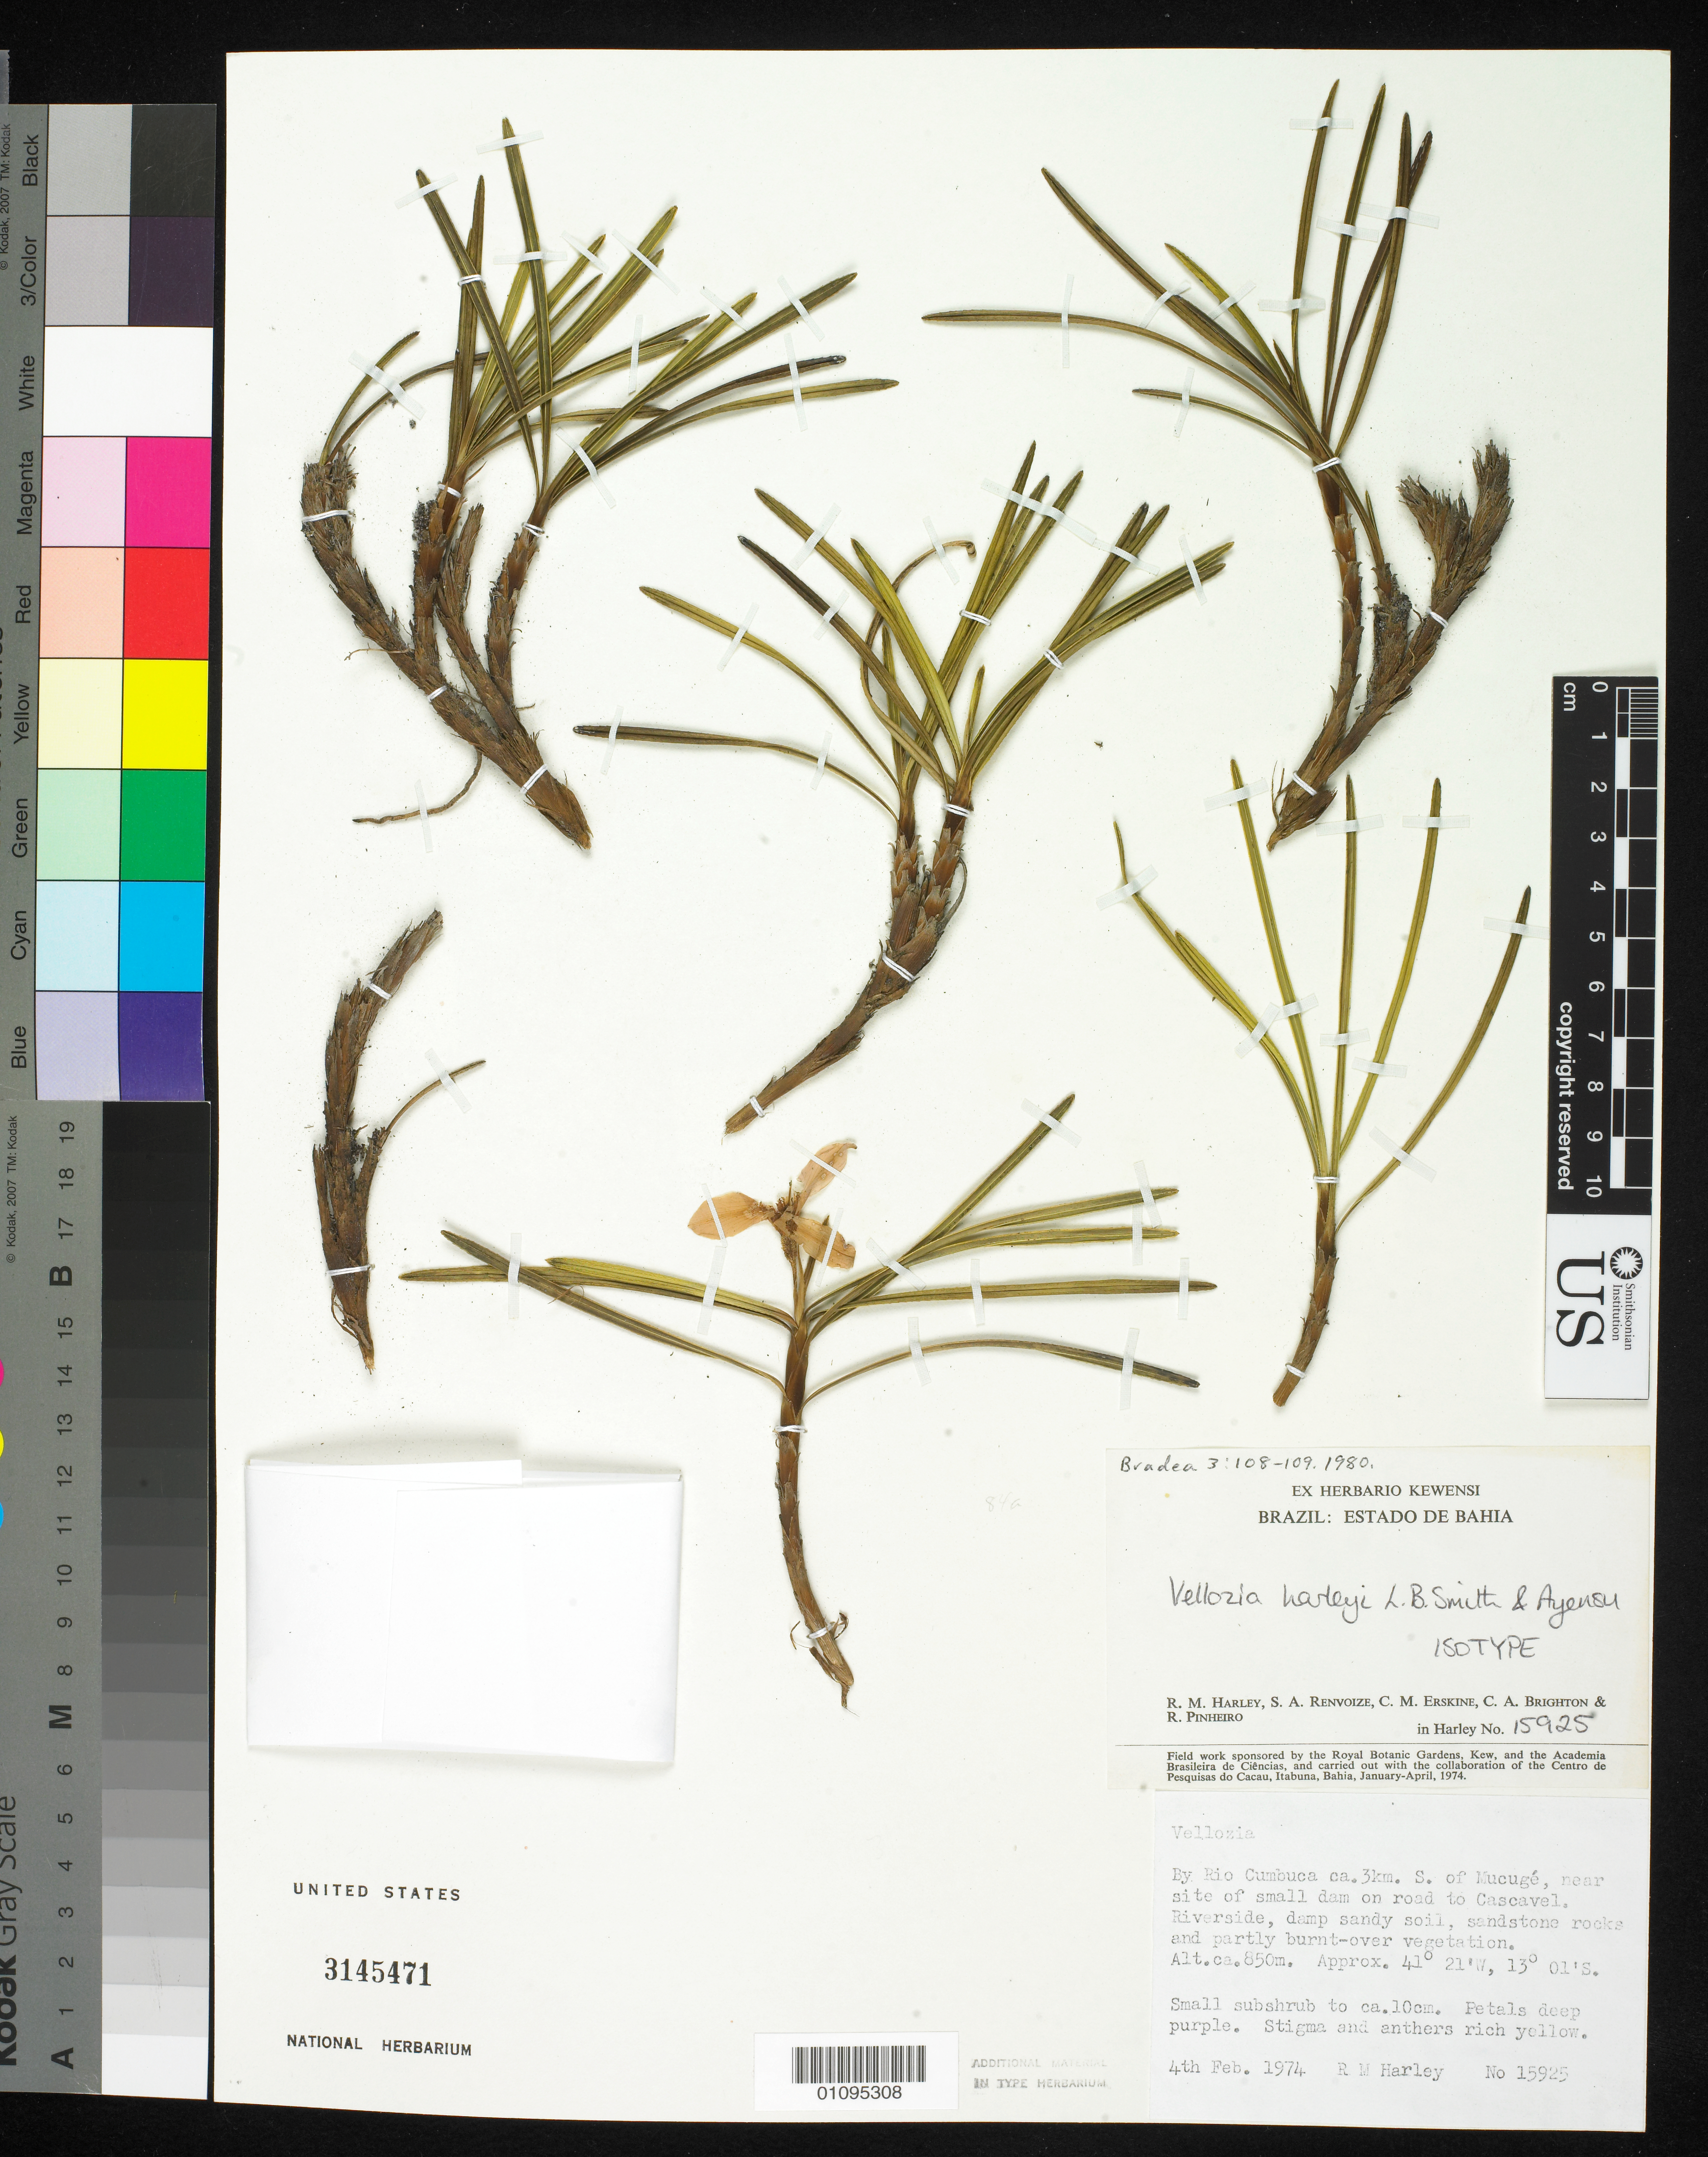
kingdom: Plantae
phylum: Tracheophyta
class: Liliopsida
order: Pandanales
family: Velloziaceae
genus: Vellozia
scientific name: Vellozia harleyi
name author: L.B. Sm. & Ayensu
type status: Isotype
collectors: R. M. Harley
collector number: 15925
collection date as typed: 04 Feb 1974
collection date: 1974-02-04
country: Brazil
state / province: Bahia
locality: By Rio Cumbuca ca 3 km S of Mucuge, near site of small dam on road to Cascavel.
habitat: Riverside, damp sandy soil, sandstone rocks and partly burnt-over vegetation.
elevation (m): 850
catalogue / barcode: US 3145471